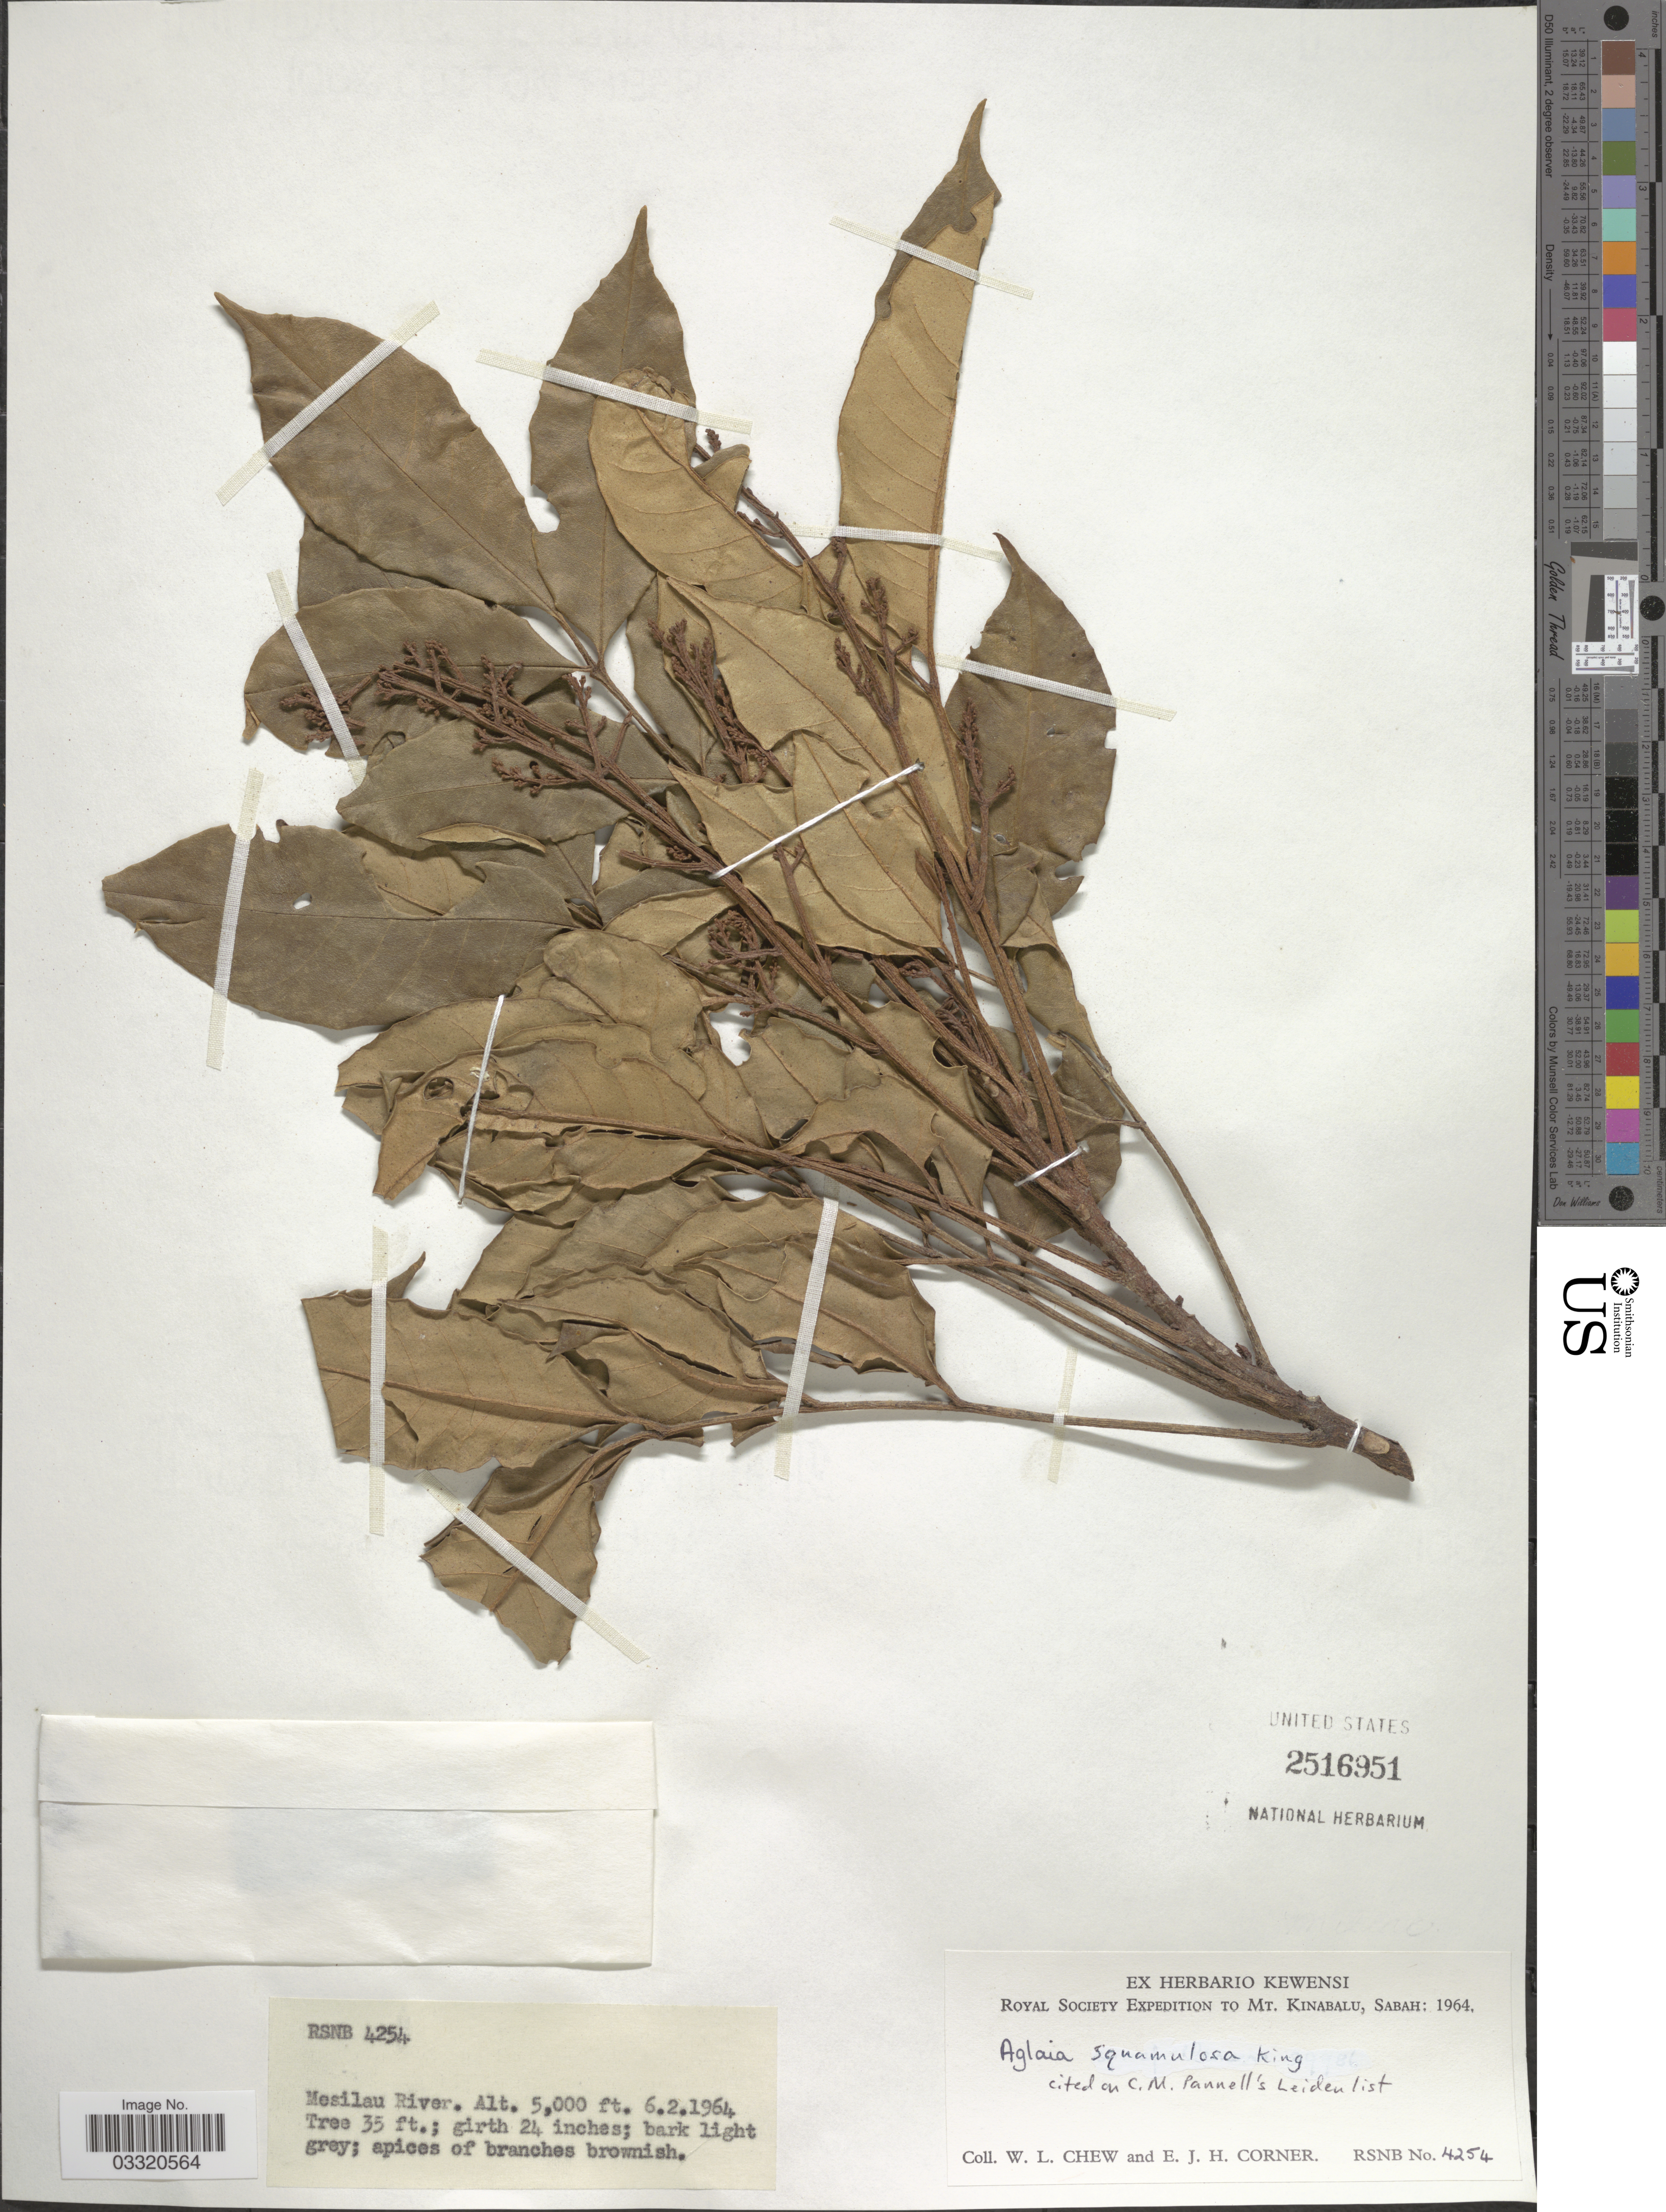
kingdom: Plantae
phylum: Tracheophyta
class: Magnoliopsida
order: Sapindales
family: Meliaceae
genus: Aglaia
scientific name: Aglaia squamulosa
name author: King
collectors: W. Chew & E. Corner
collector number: RSNB 4254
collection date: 1964-02-06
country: Malaysia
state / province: Sabah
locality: Mt. Kinabalu, Sabah. Mesilau River.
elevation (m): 1524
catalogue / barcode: US 2516951